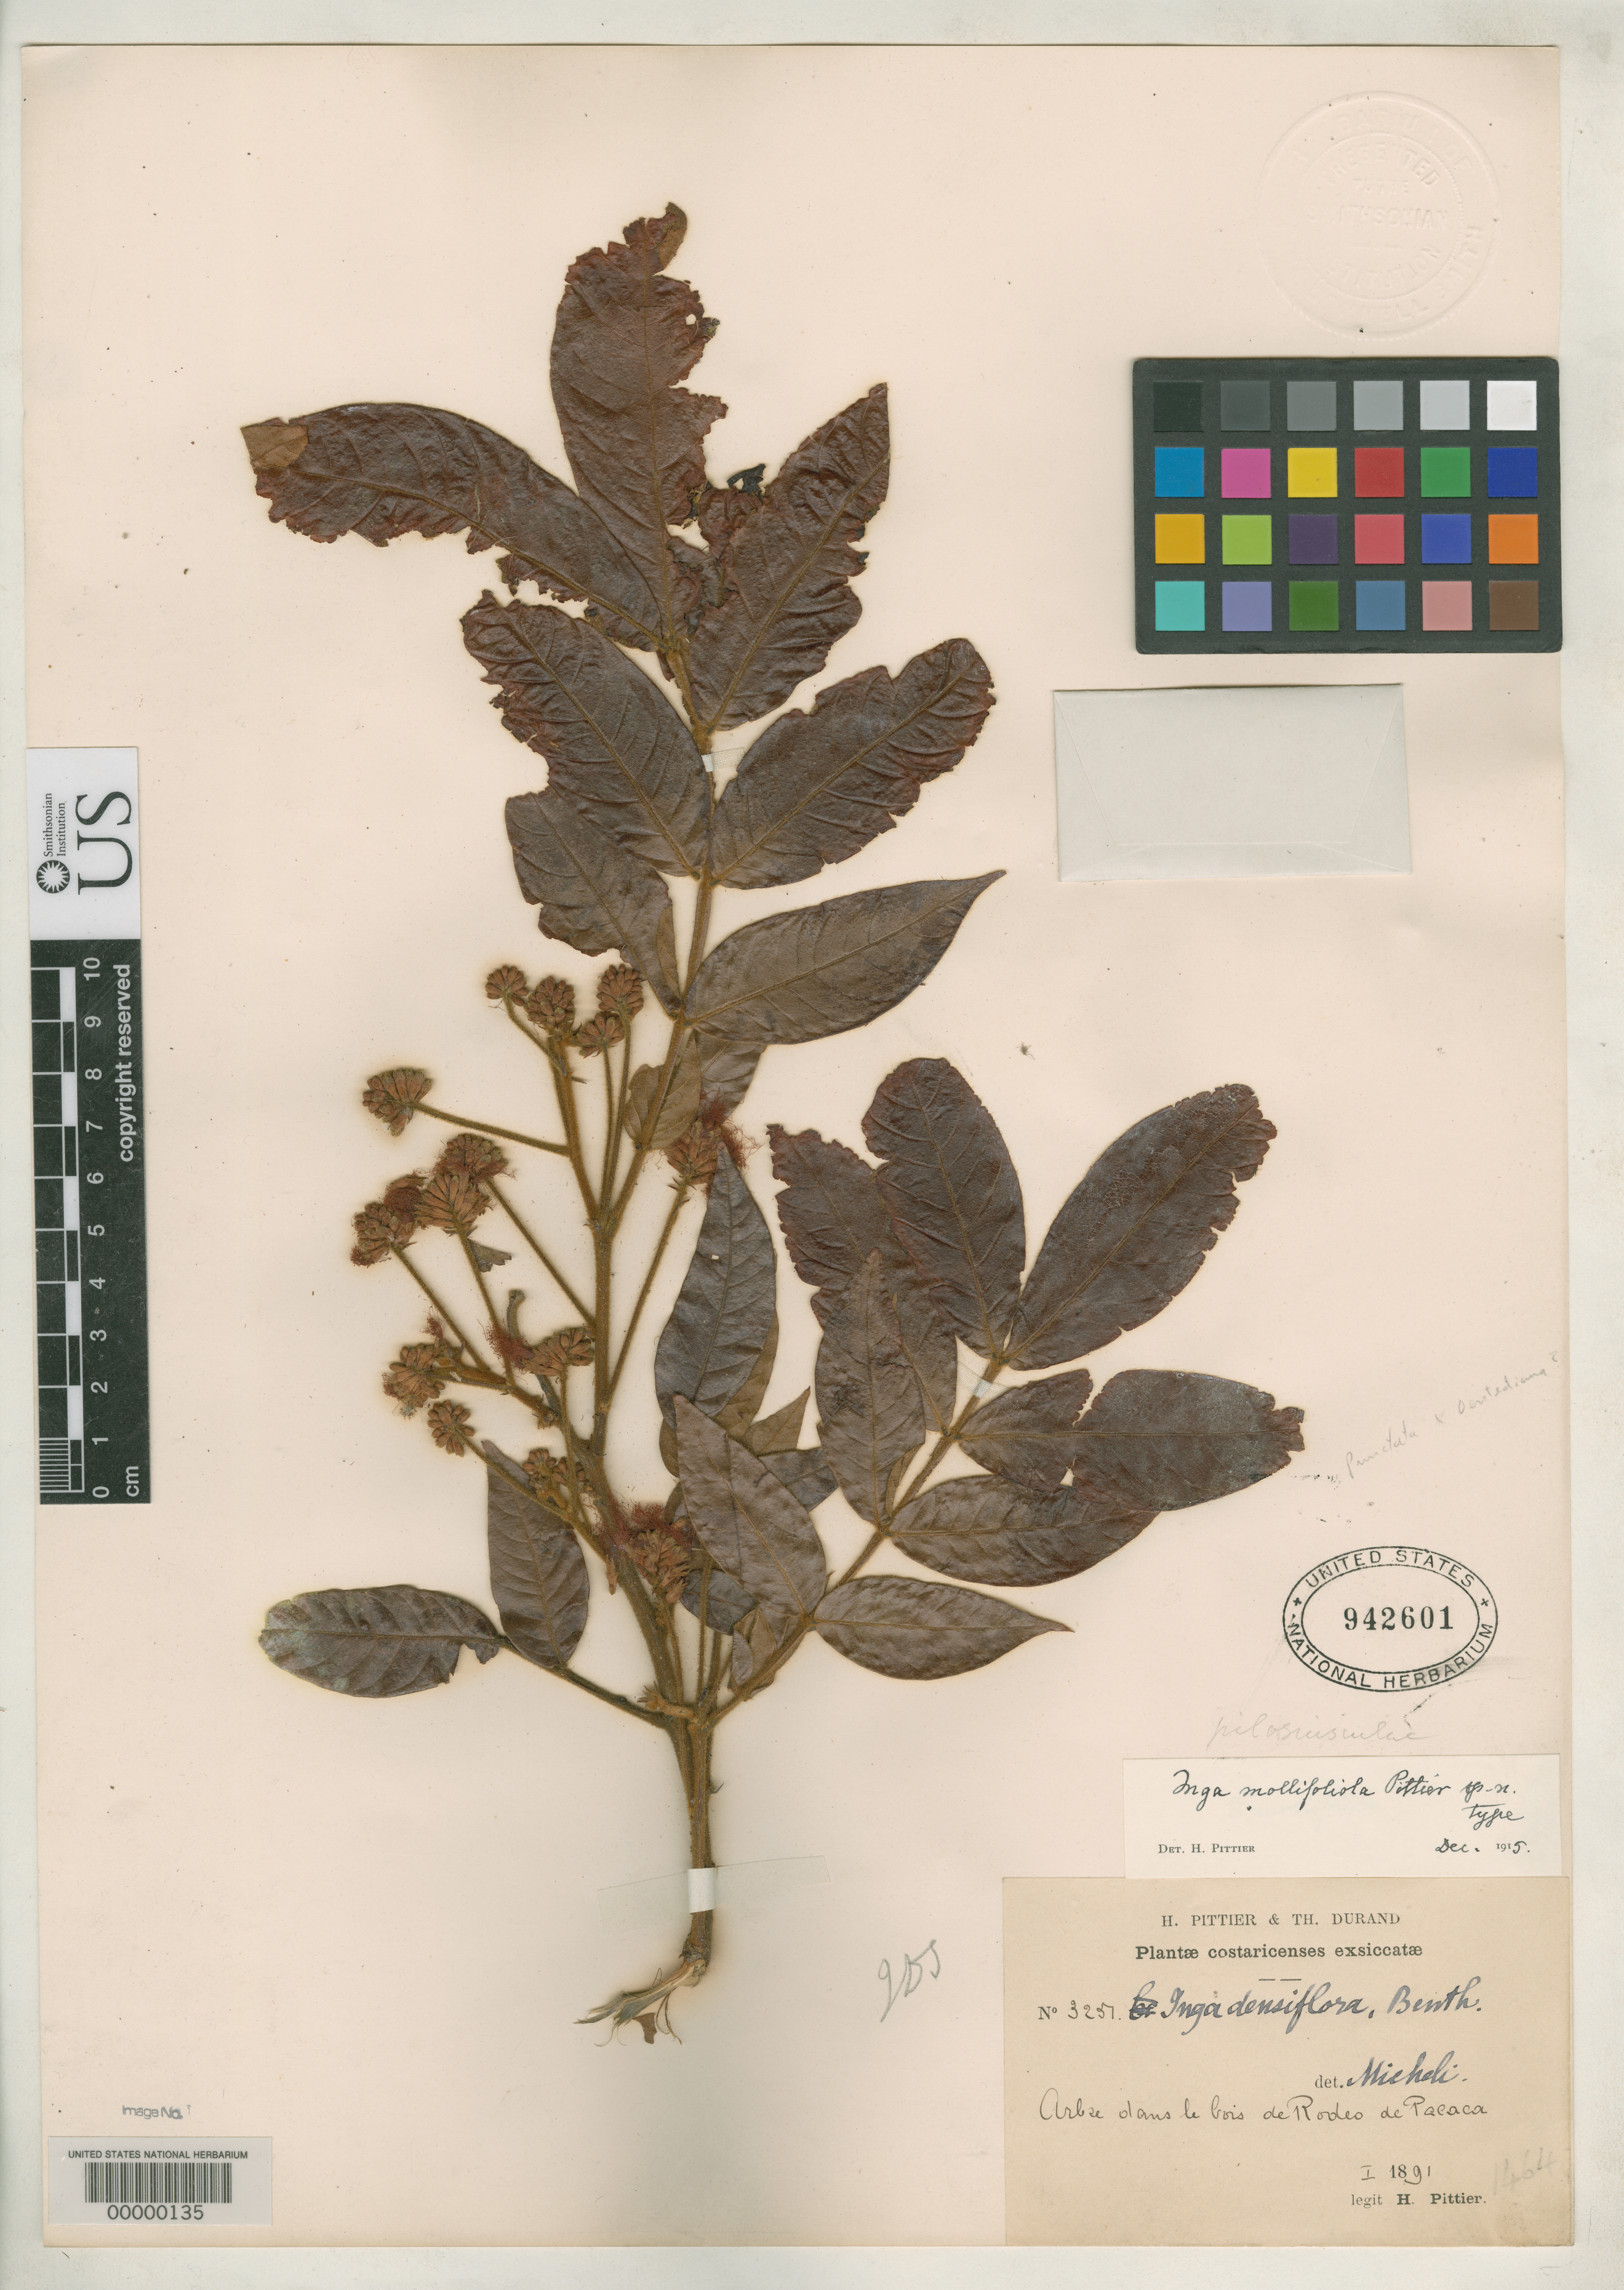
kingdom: Plantae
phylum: Tracheophyta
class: Magnoliopsida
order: Fabales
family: Fabaceae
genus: Inga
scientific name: Inga mollifoliola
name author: Pittier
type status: Holotype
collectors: H. F. Pittier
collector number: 3251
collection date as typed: Jan 1891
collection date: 1891-01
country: Costa Rica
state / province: San José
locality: Rodeo de Pacaca, near San Jose.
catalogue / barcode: US 942601